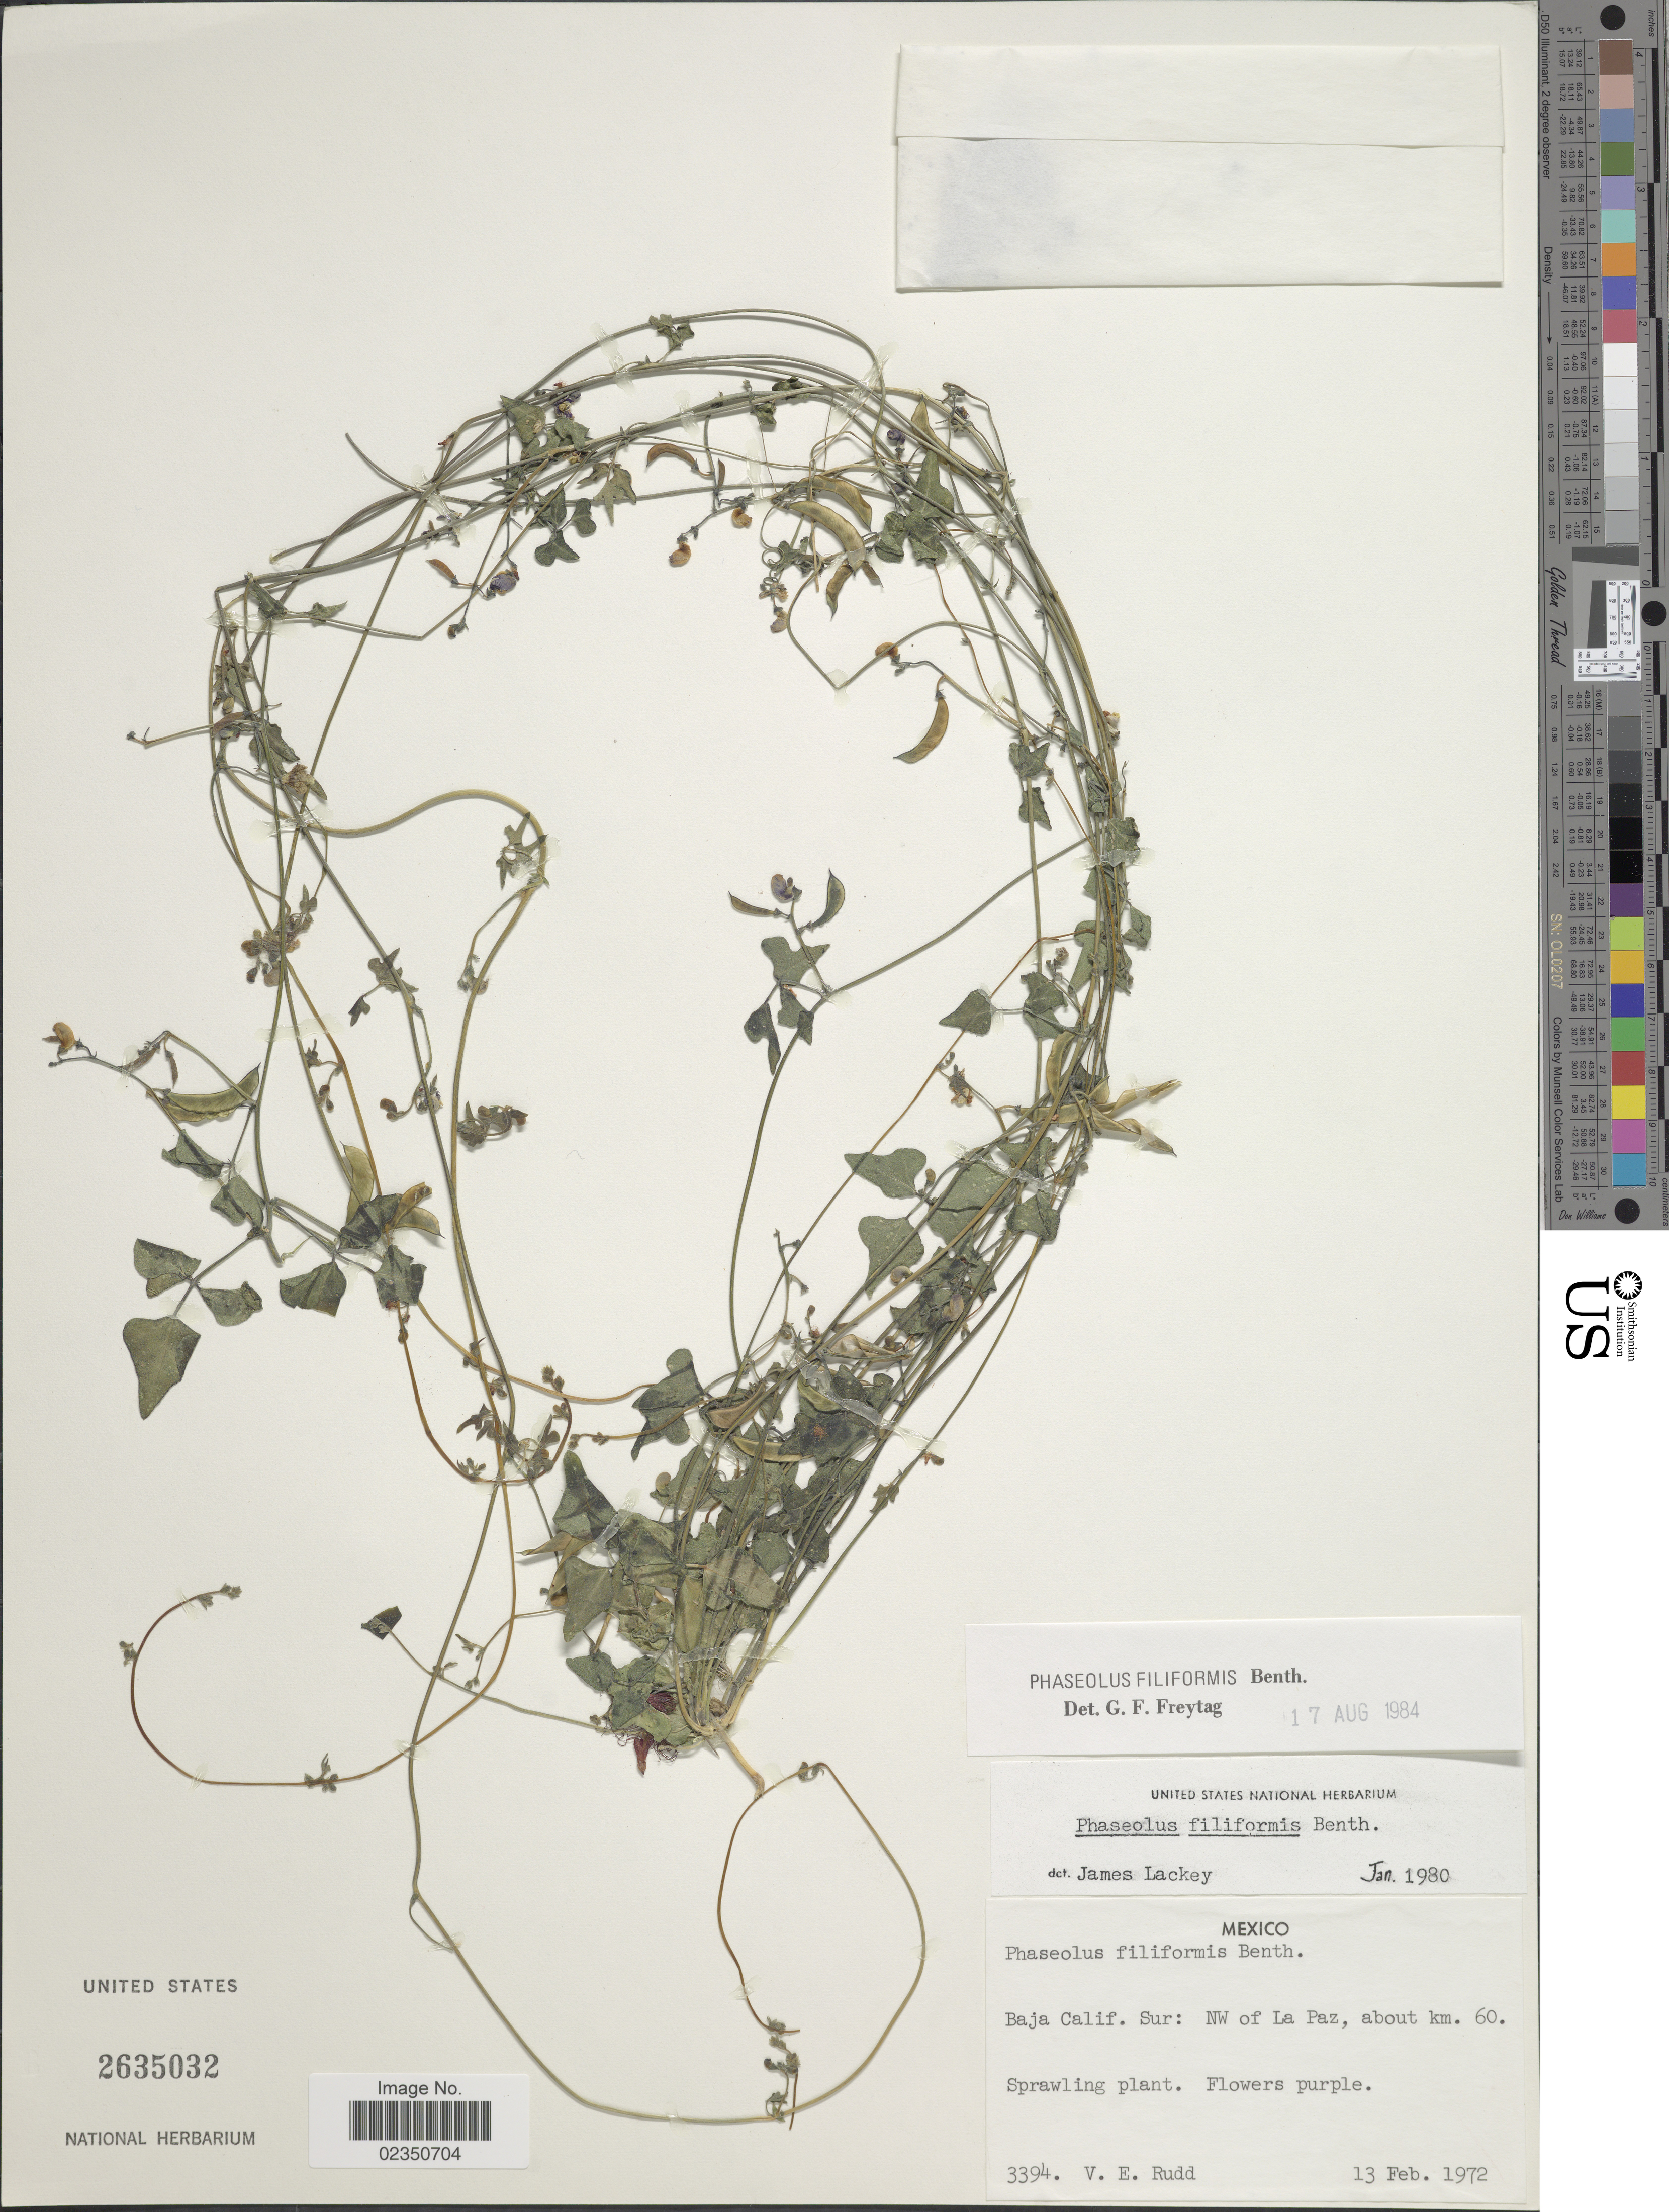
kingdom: Plantae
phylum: Tracheophyta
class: Magnoliopsida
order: Fabales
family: Fabaceae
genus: Phaseolus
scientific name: Phaseolus filiformis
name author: Benth.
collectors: V. E. Rudd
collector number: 3394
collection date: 1972-02-13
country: Mexico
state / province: Baja California Sur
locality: NW of La Paz, about km. 60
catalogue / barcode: US 2635032